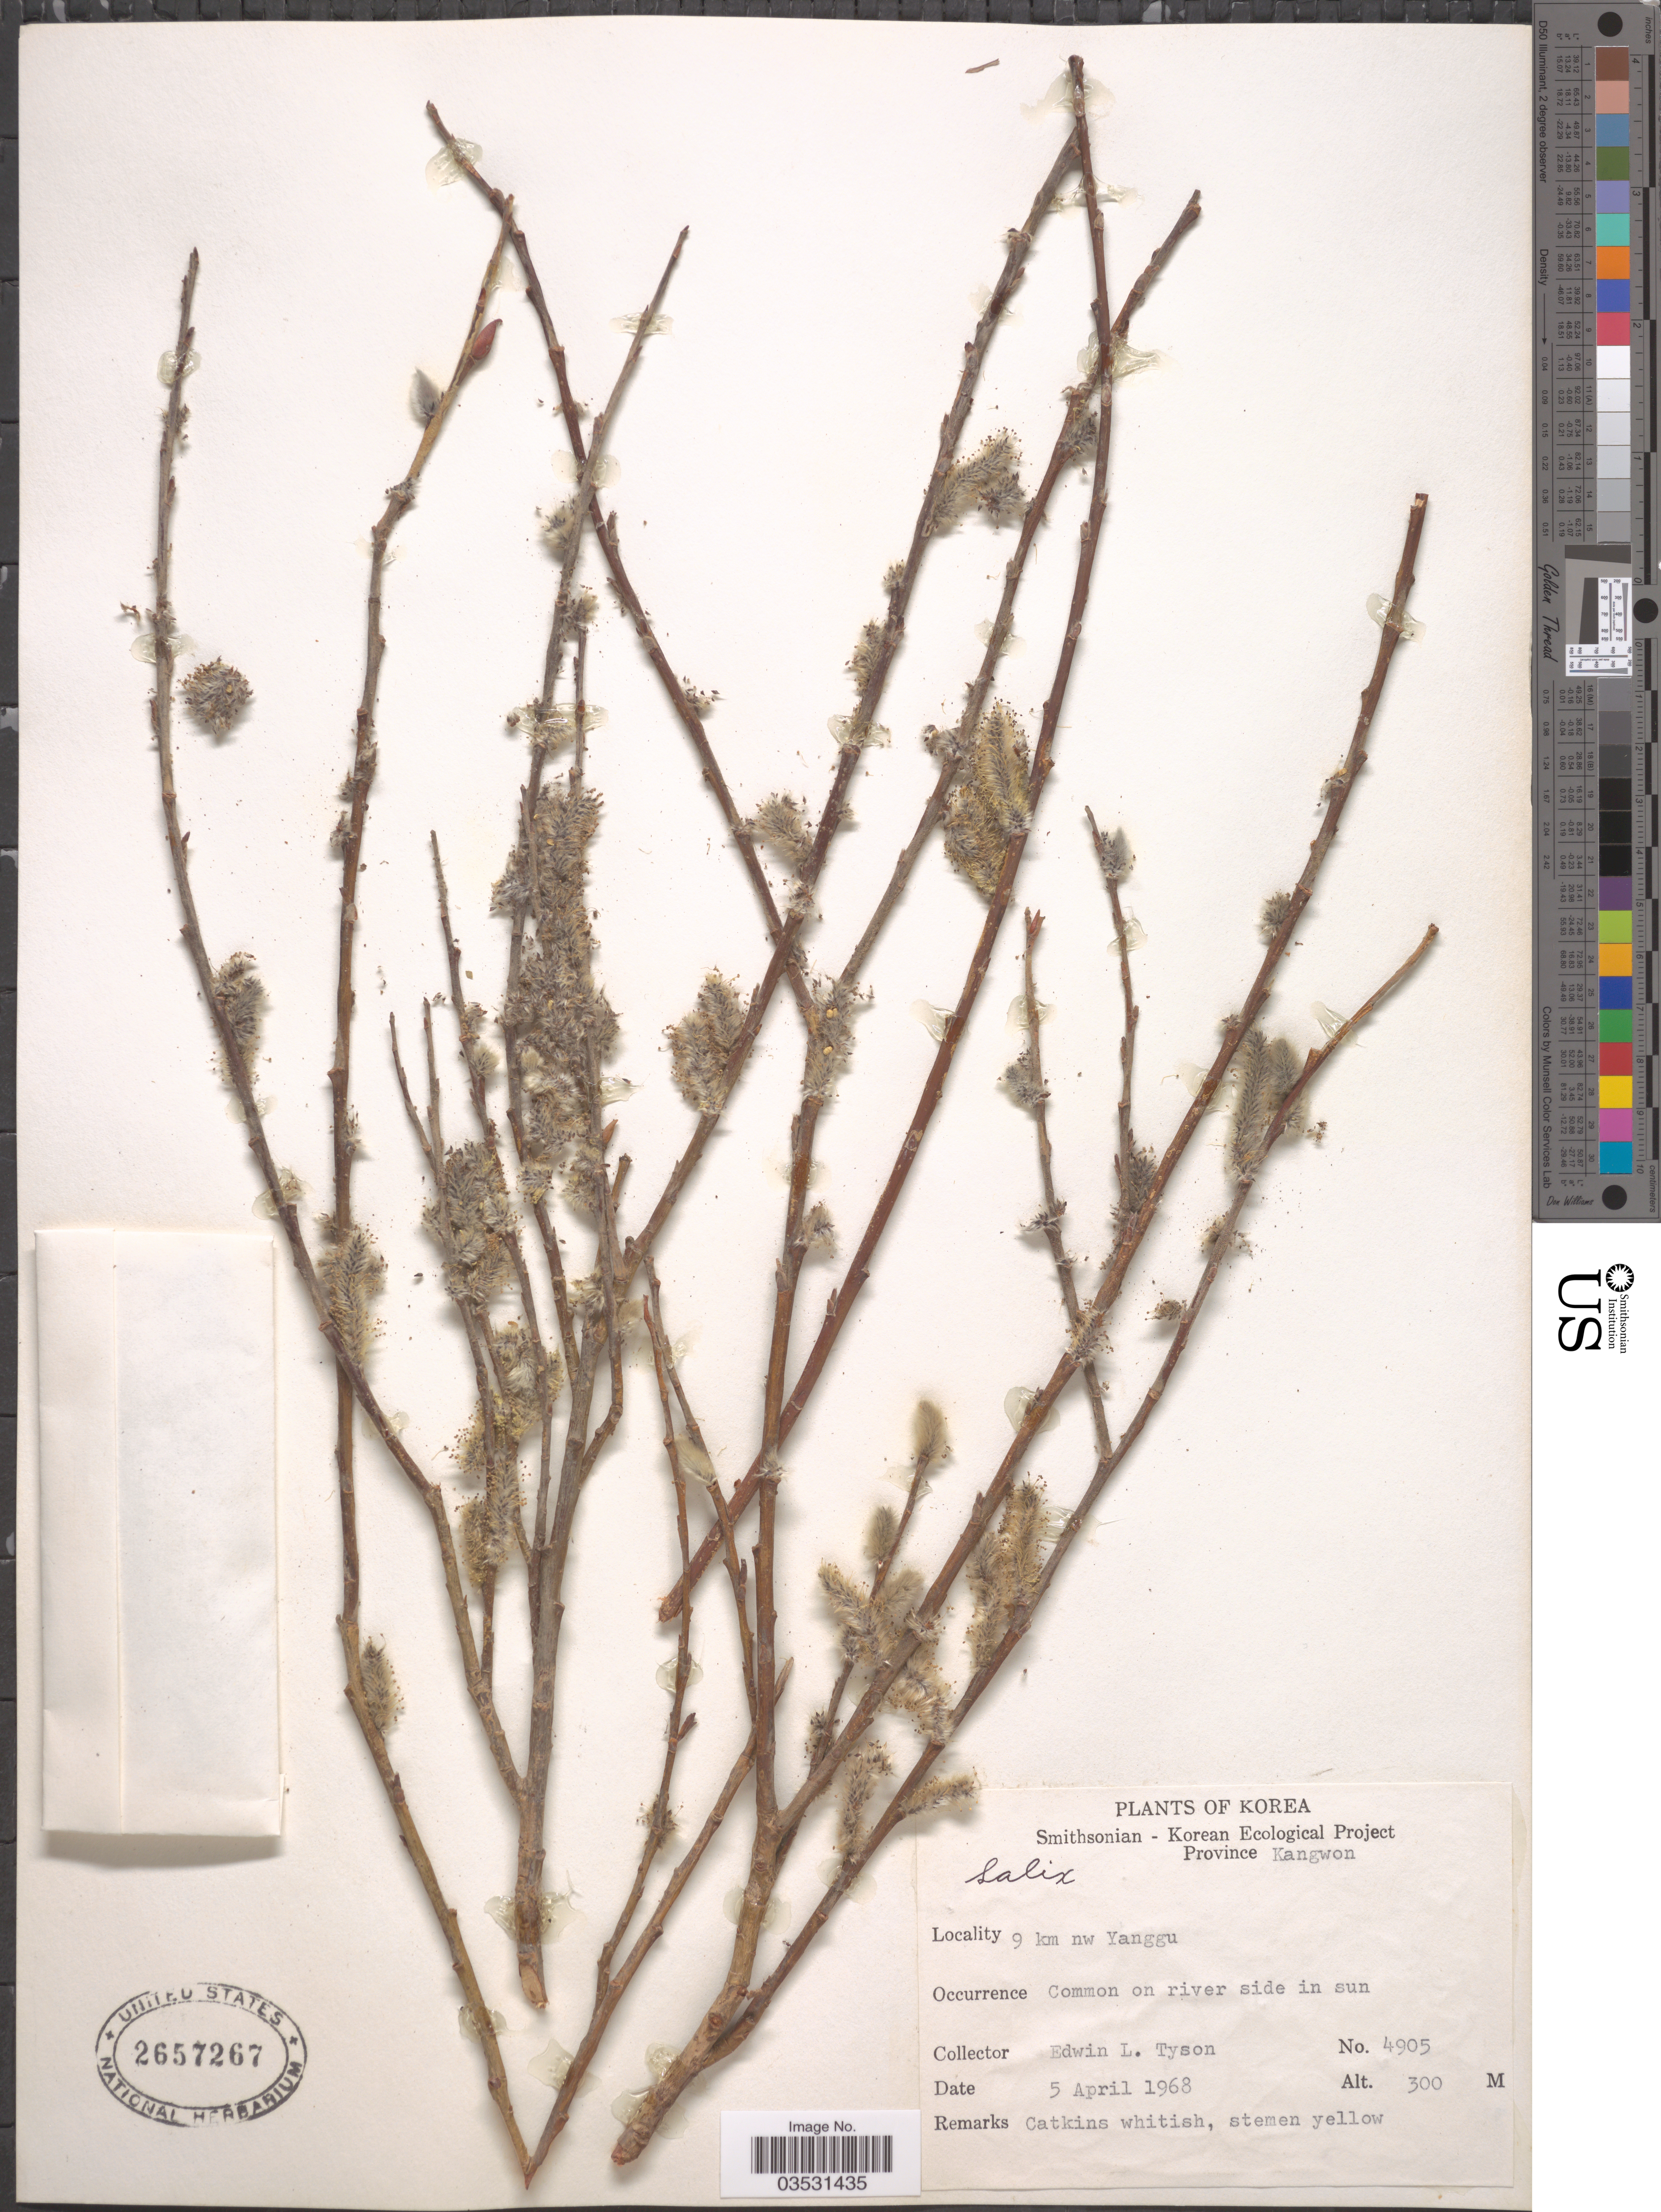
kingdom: Plantae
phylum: Tracheophyta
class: Magnoliopsida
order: Malpighiales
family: Salicaceae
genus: Salix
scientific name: Salix cordata x S. sericea Marshall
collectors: E. L. Tyson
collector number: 4905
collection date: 1968-04-05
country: North Korea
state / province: Kangwon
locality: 9 km nw Yanggu.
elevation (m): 300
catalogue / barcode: US 2657267